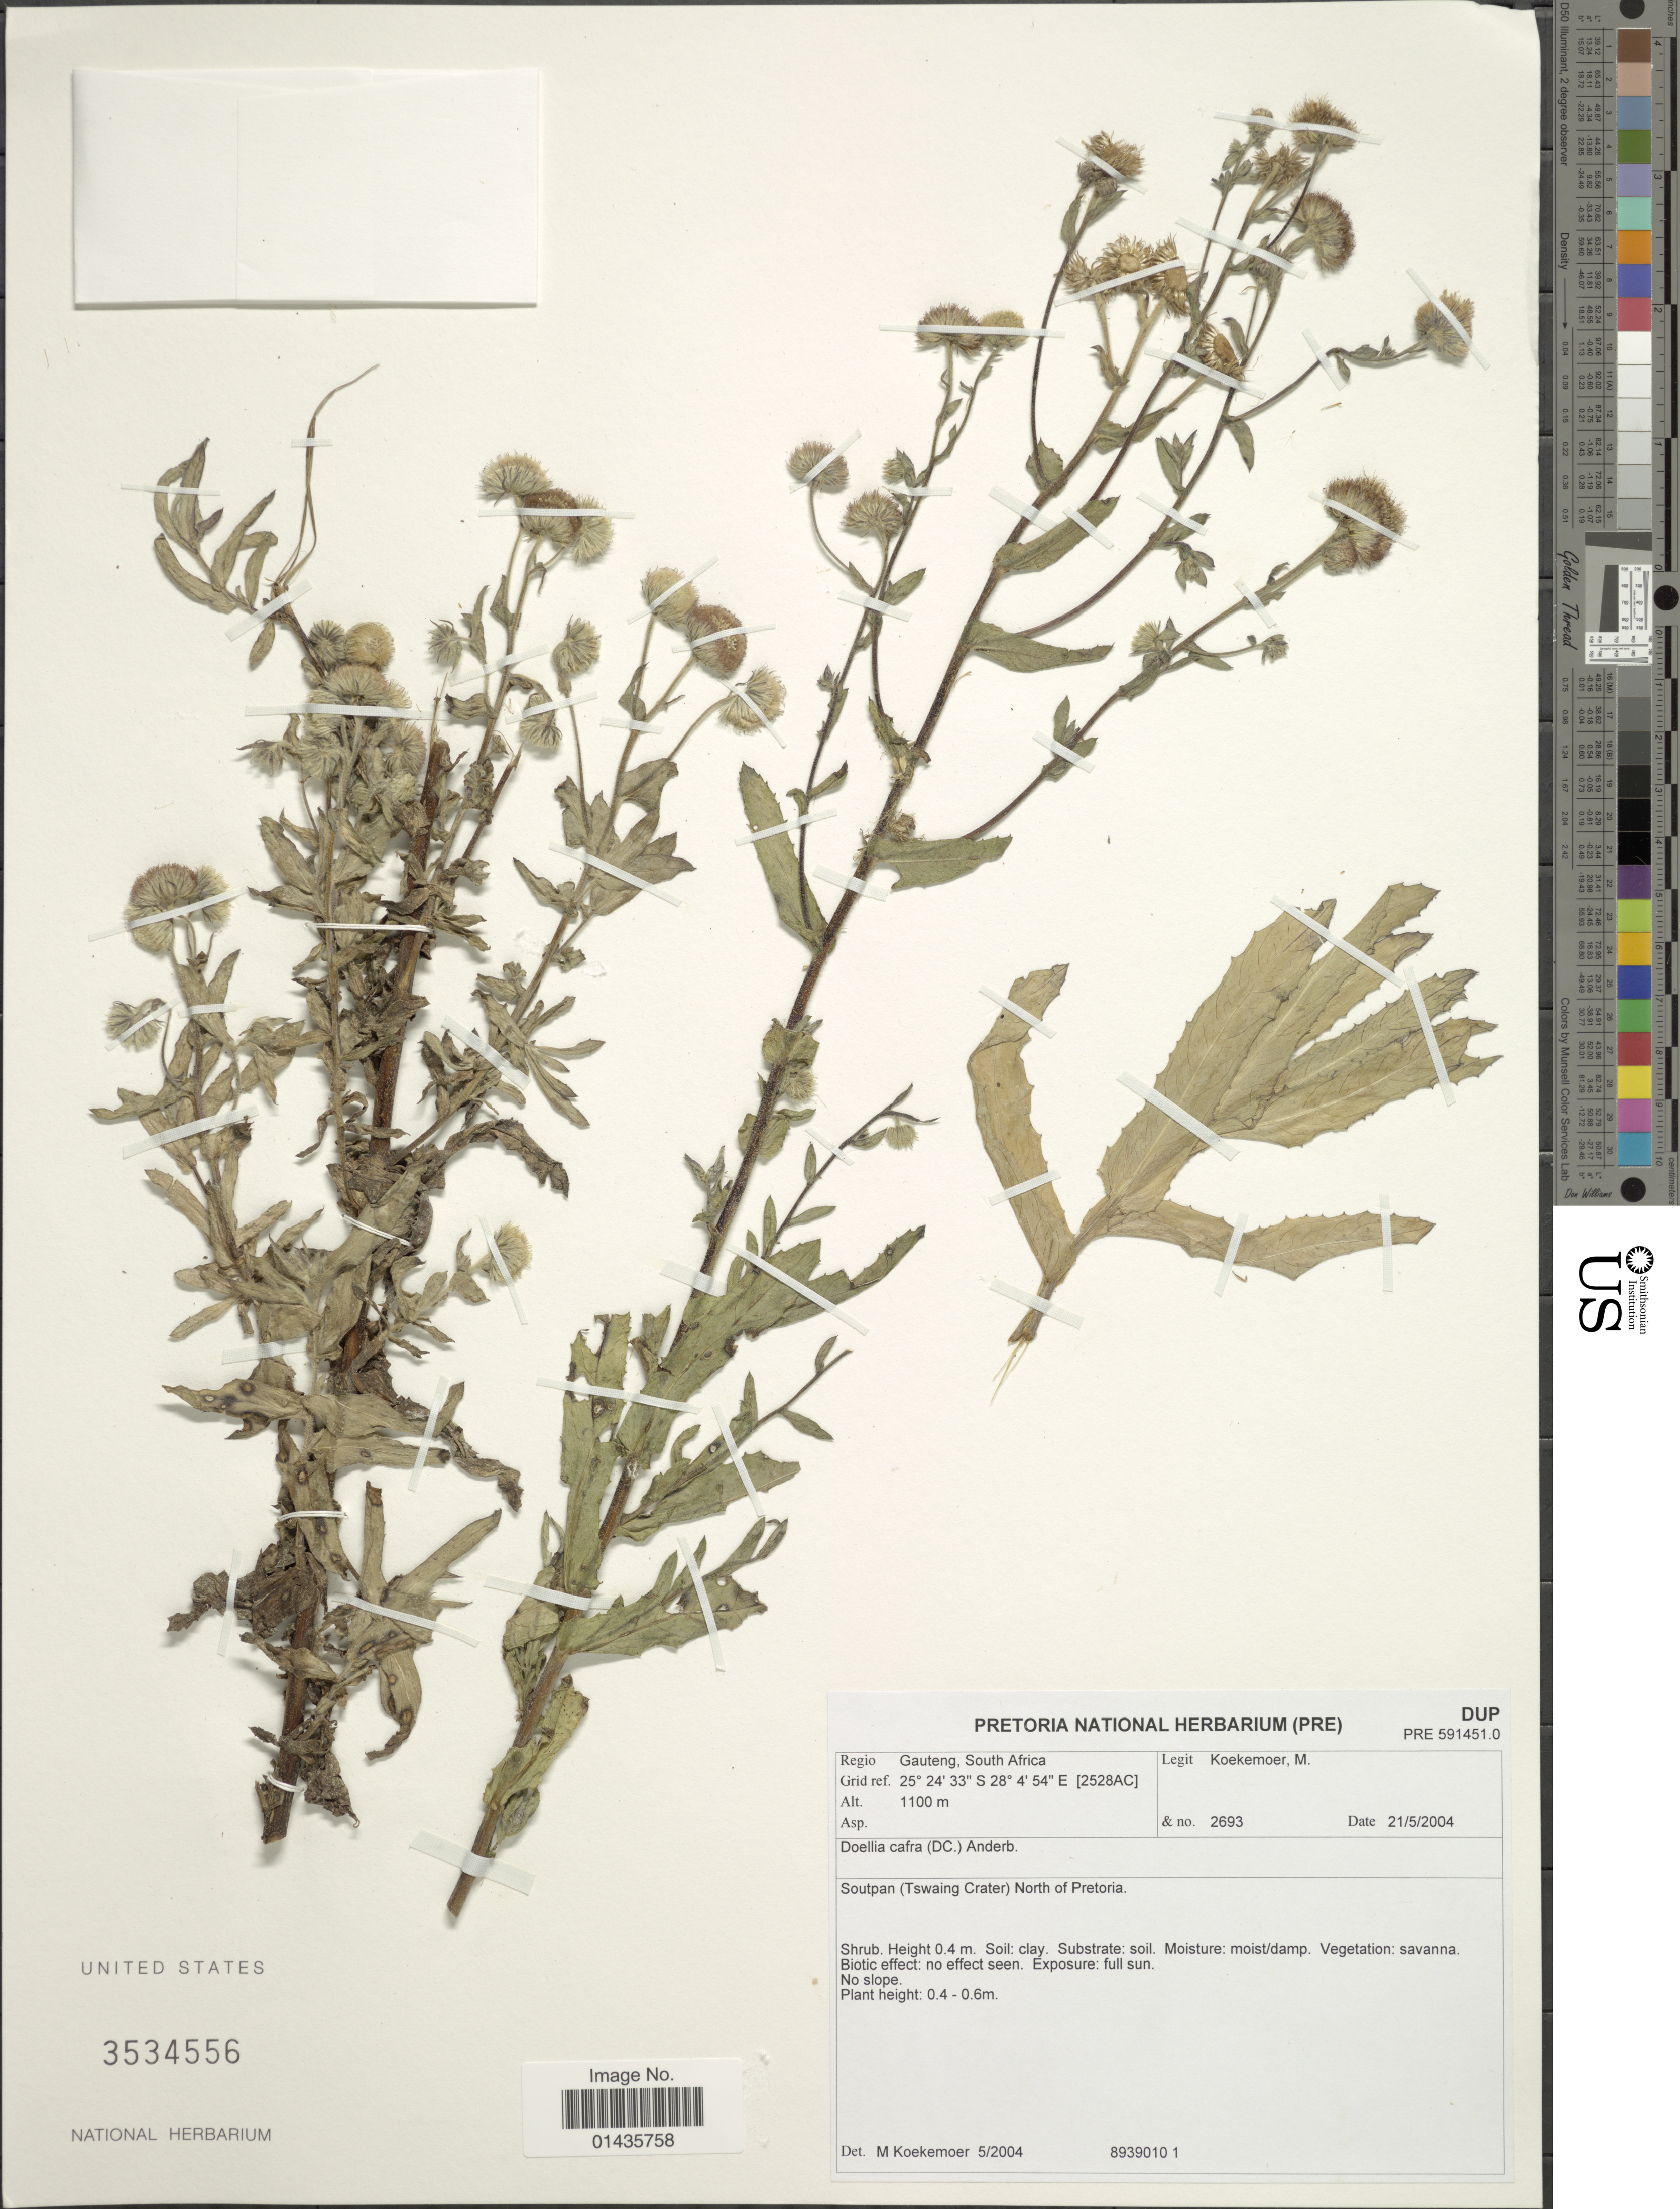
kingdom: Plantae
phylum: Tracheophyta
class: Magnoliopsida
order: Asterales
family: Asteraceae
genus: Doellia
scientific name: Doellia cafra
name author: (DC.) Anderb.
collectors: M. Koekemoer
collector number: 2693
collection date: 2004-05-21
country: South Africa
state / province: Gauteng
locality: Soutpan (Tswaing Crater) North of Pretoria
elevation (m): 1100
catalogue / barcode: US 3534556